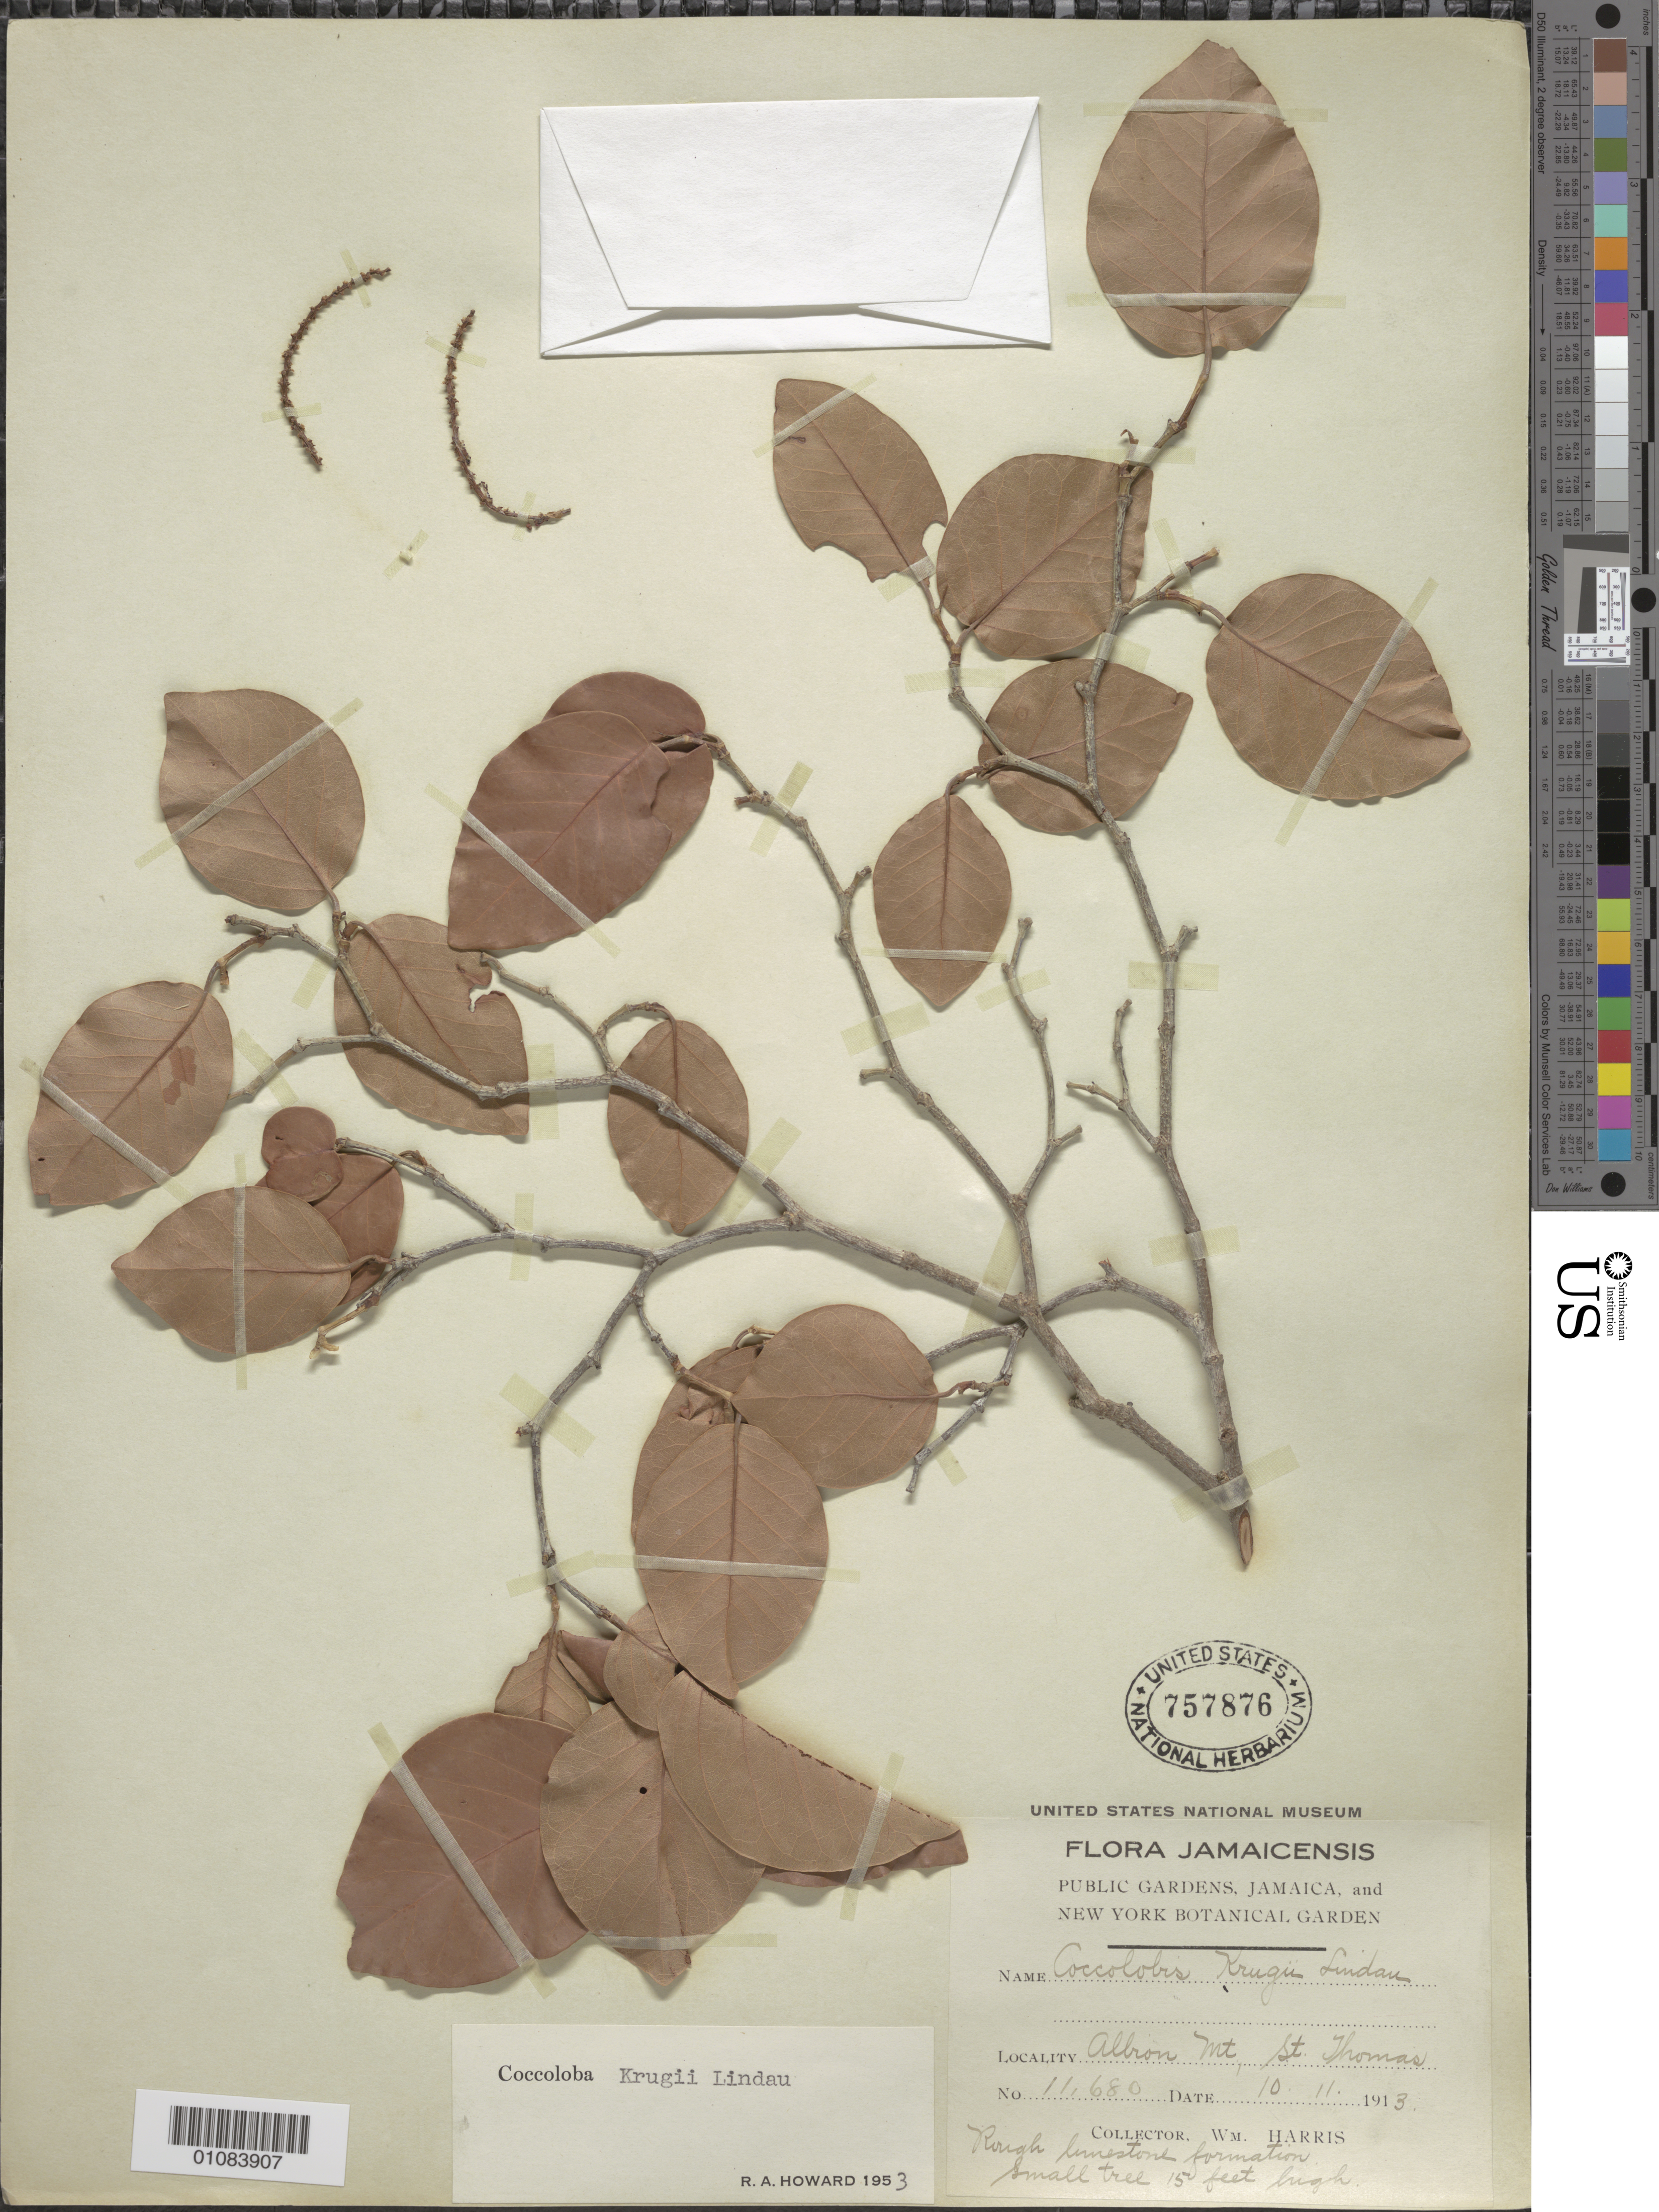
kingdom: Plantae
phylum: Tracheophyta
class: Magnoliopsida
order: Caryophyllales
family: Polygonaceae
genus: Coccoloba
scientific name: Coccoloba krugii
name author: Lindau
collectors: W. Harris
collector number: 11680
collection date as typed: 10 Nov 1913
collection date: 1913-11-10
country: Jamaica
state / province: Saint Thomas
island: Jamaica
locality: Albion Mt.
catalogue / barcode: US 757876